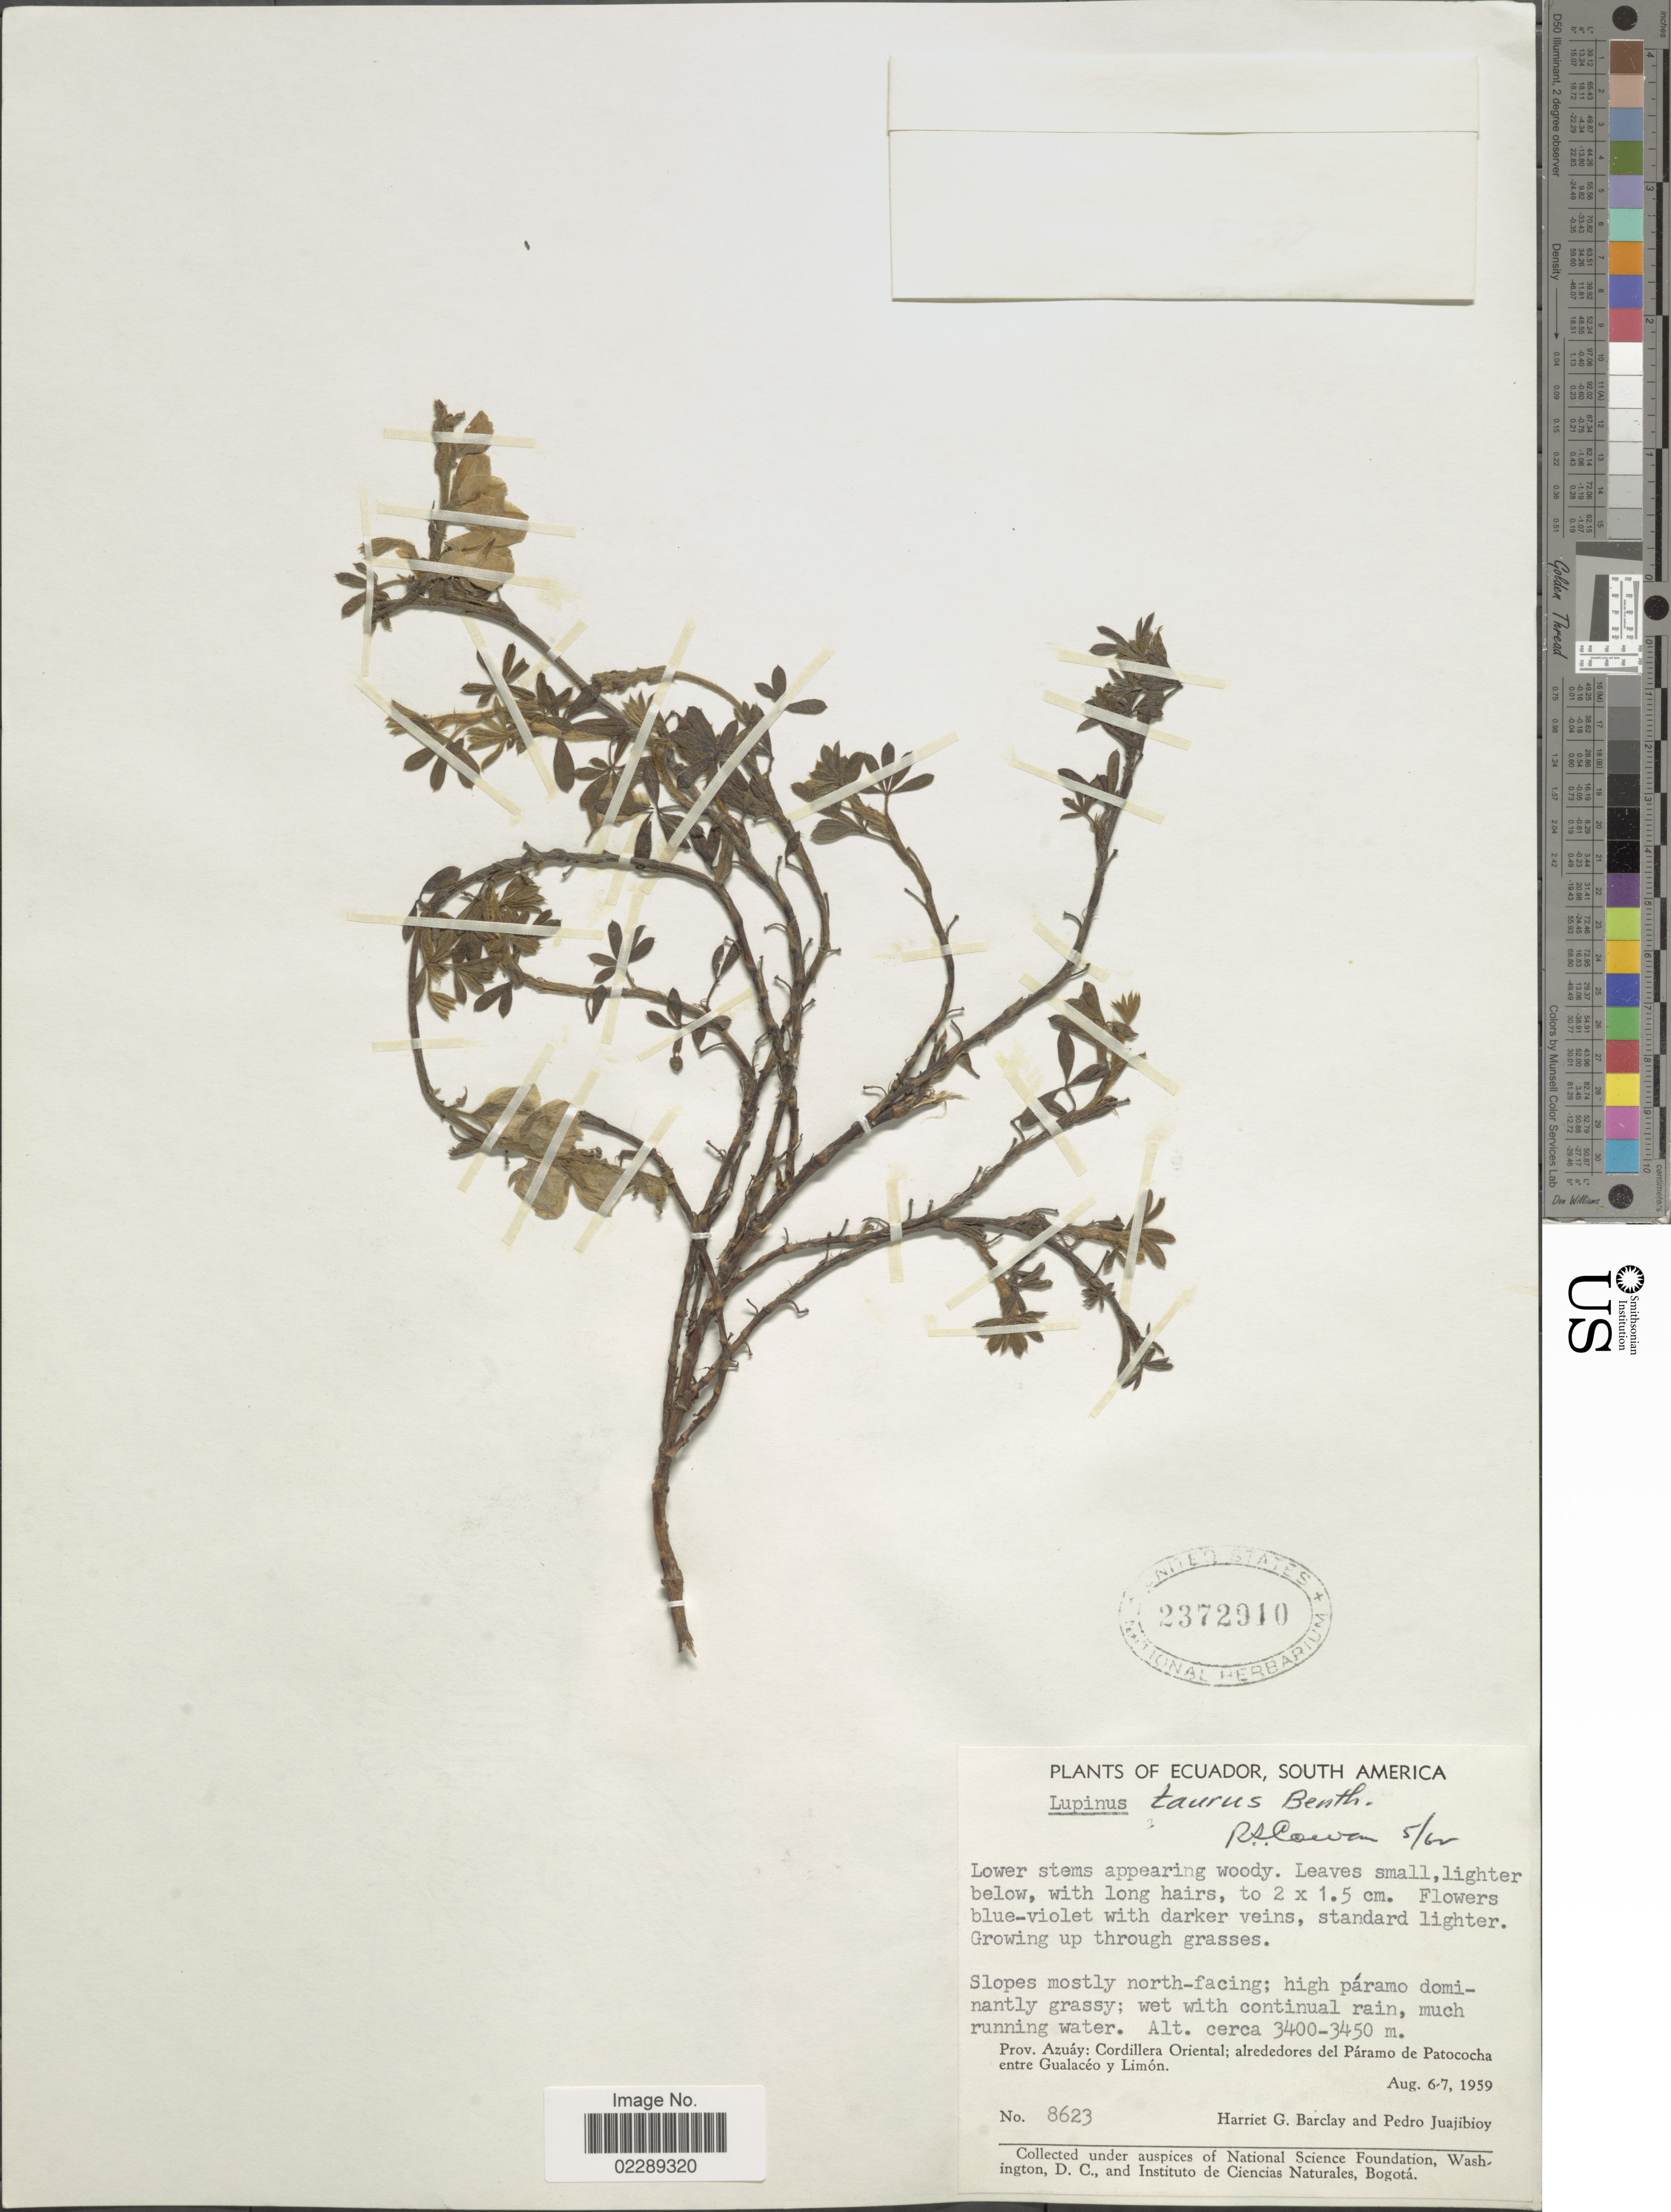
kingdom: Plantae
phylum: Tracheophyta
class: Magnoliopsida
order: Fabales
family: Fabaceae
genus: Lupinus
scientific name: Lupinus tauris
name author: Benth.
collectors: H. G. Barclay & P. Juajibioy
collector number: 8623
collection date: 1959-08-06/1959-08-07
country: Ecuador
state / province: Azuay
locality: Prov. Azuáy: Cordillera Oriental; alrededores del Páramo de Patococha entre Gualacéo y Limón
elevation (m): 3400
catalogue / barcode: US 2372910